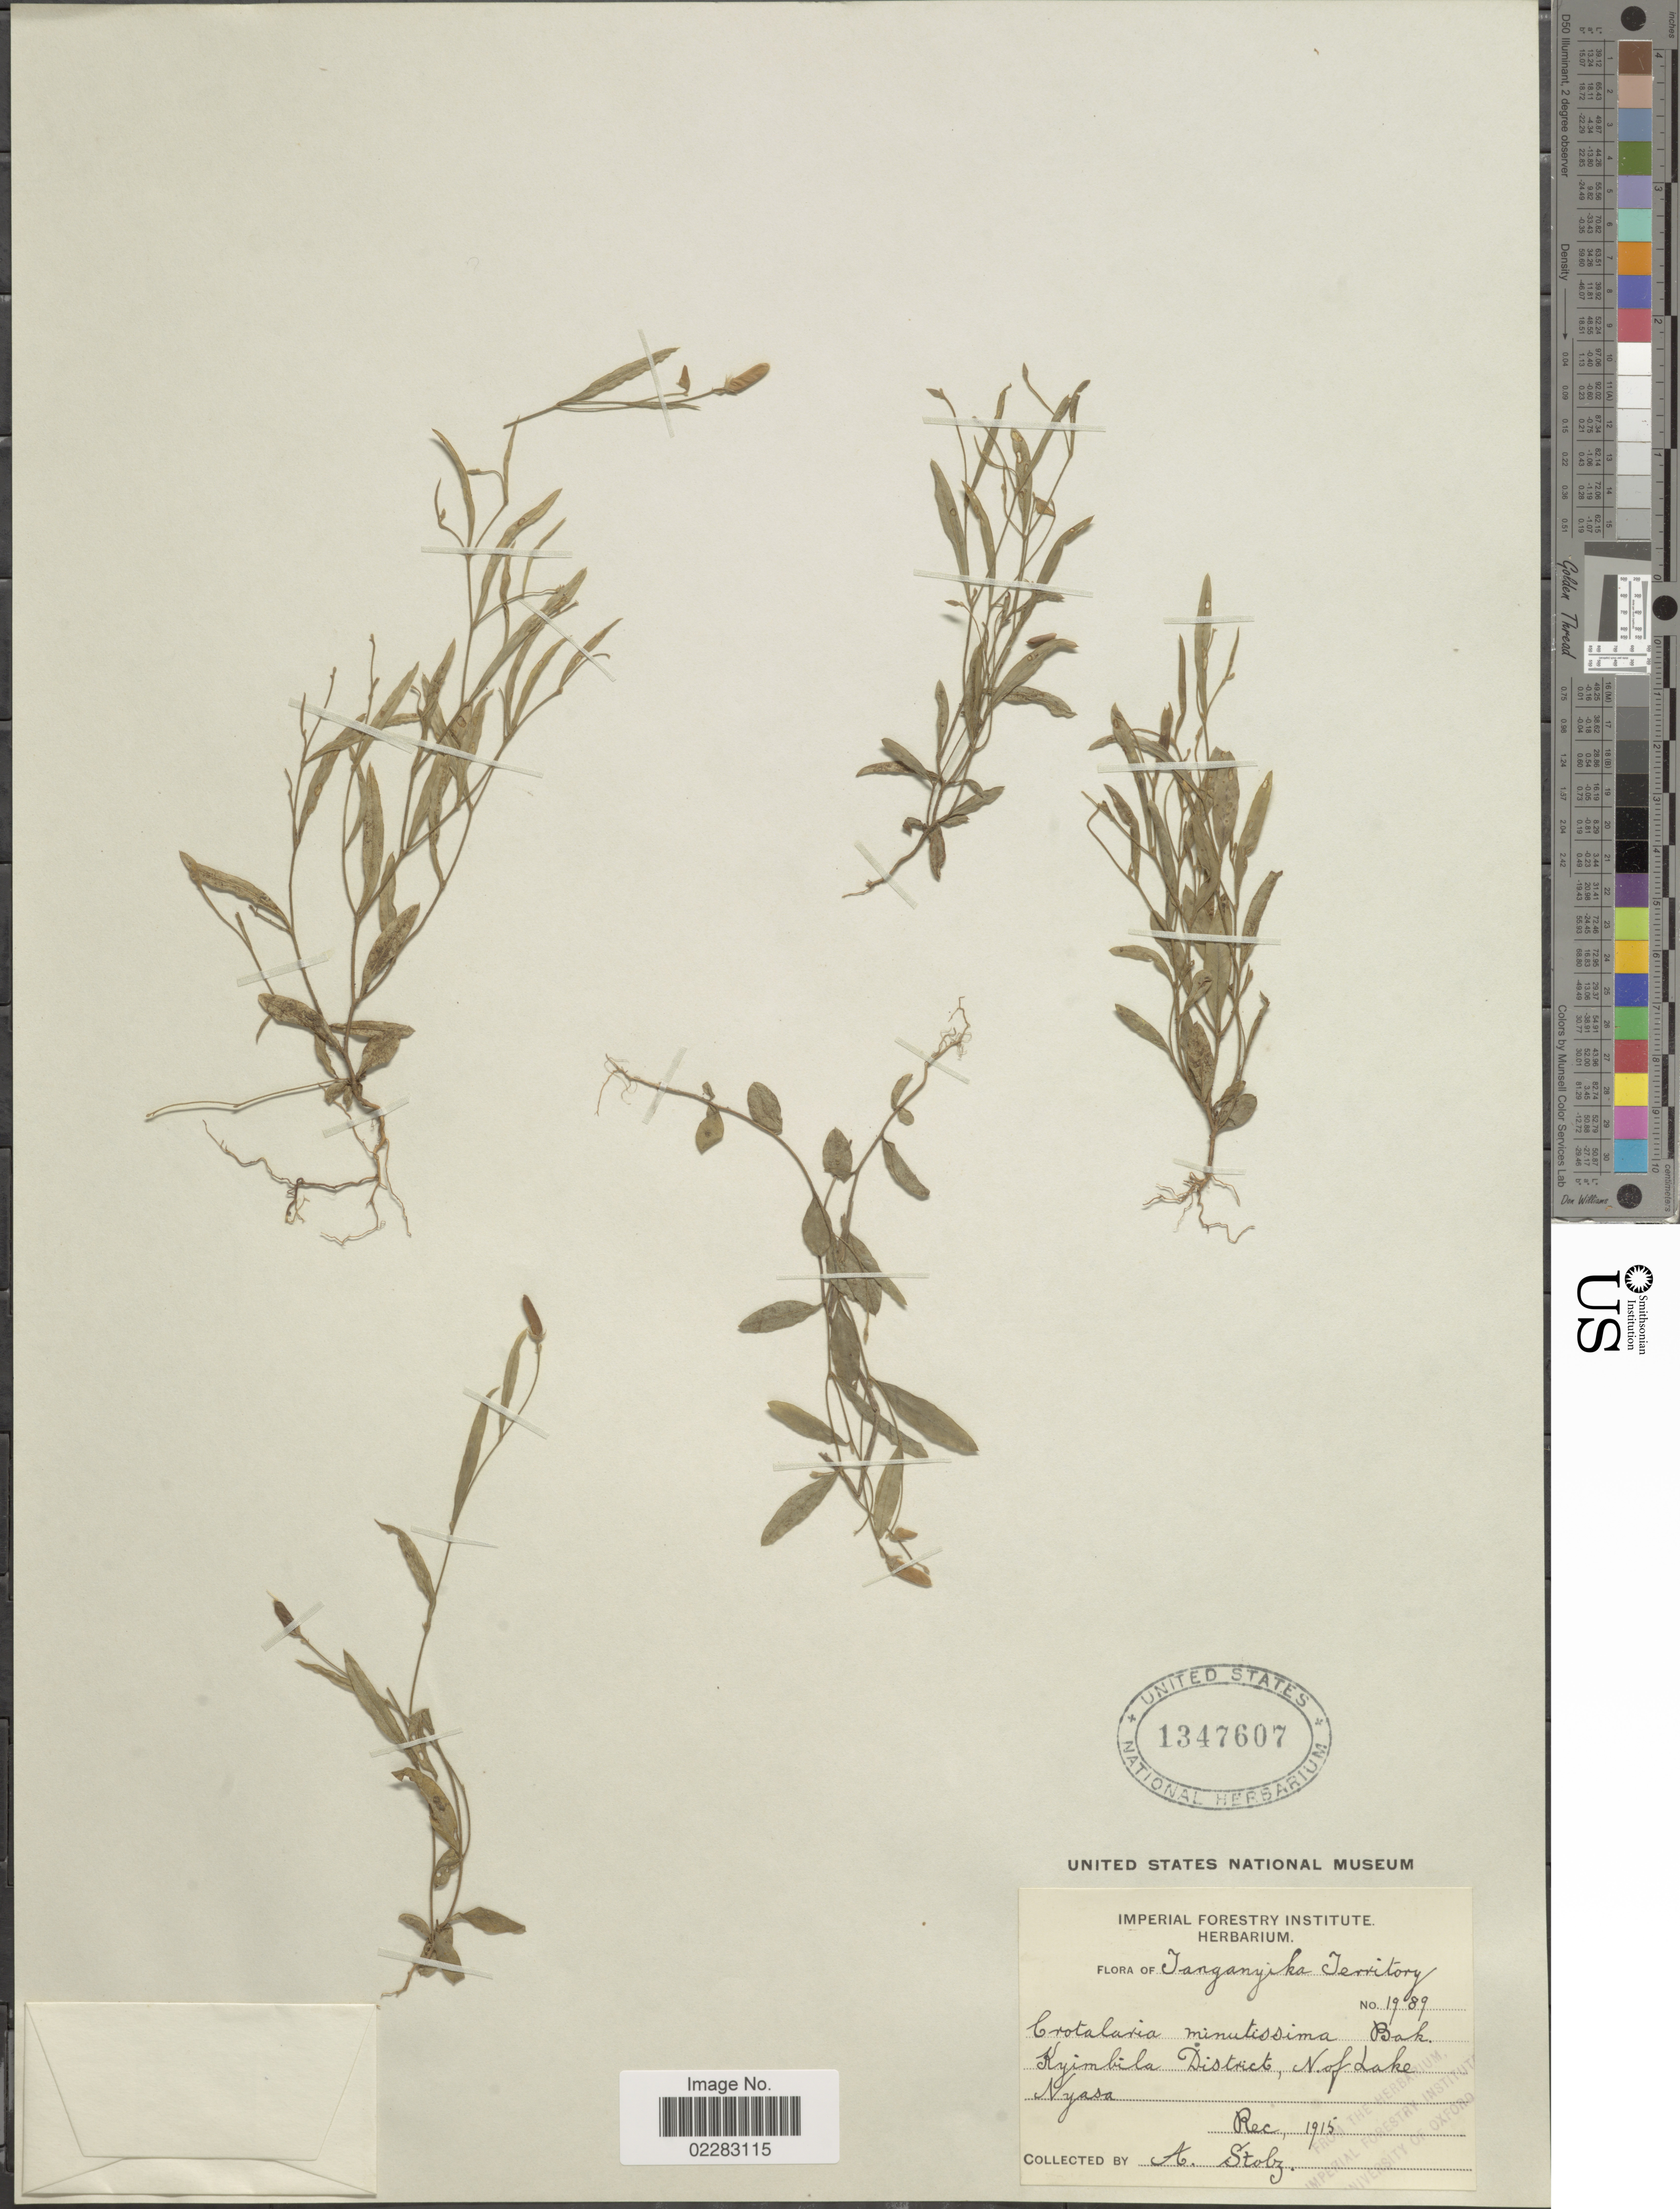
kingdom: Plantae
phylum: Tracheophyta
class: Magnoliopsida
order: Fabales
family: Fabaceae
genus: Crotalaria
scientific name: Crotalaria minutissima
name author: Baker f.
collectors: A. Stolz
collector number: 1989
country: Tanzania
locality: Tanganyika Territory, Kyimbila District, N. of Lake Nyasa.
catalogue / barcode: US 1347607